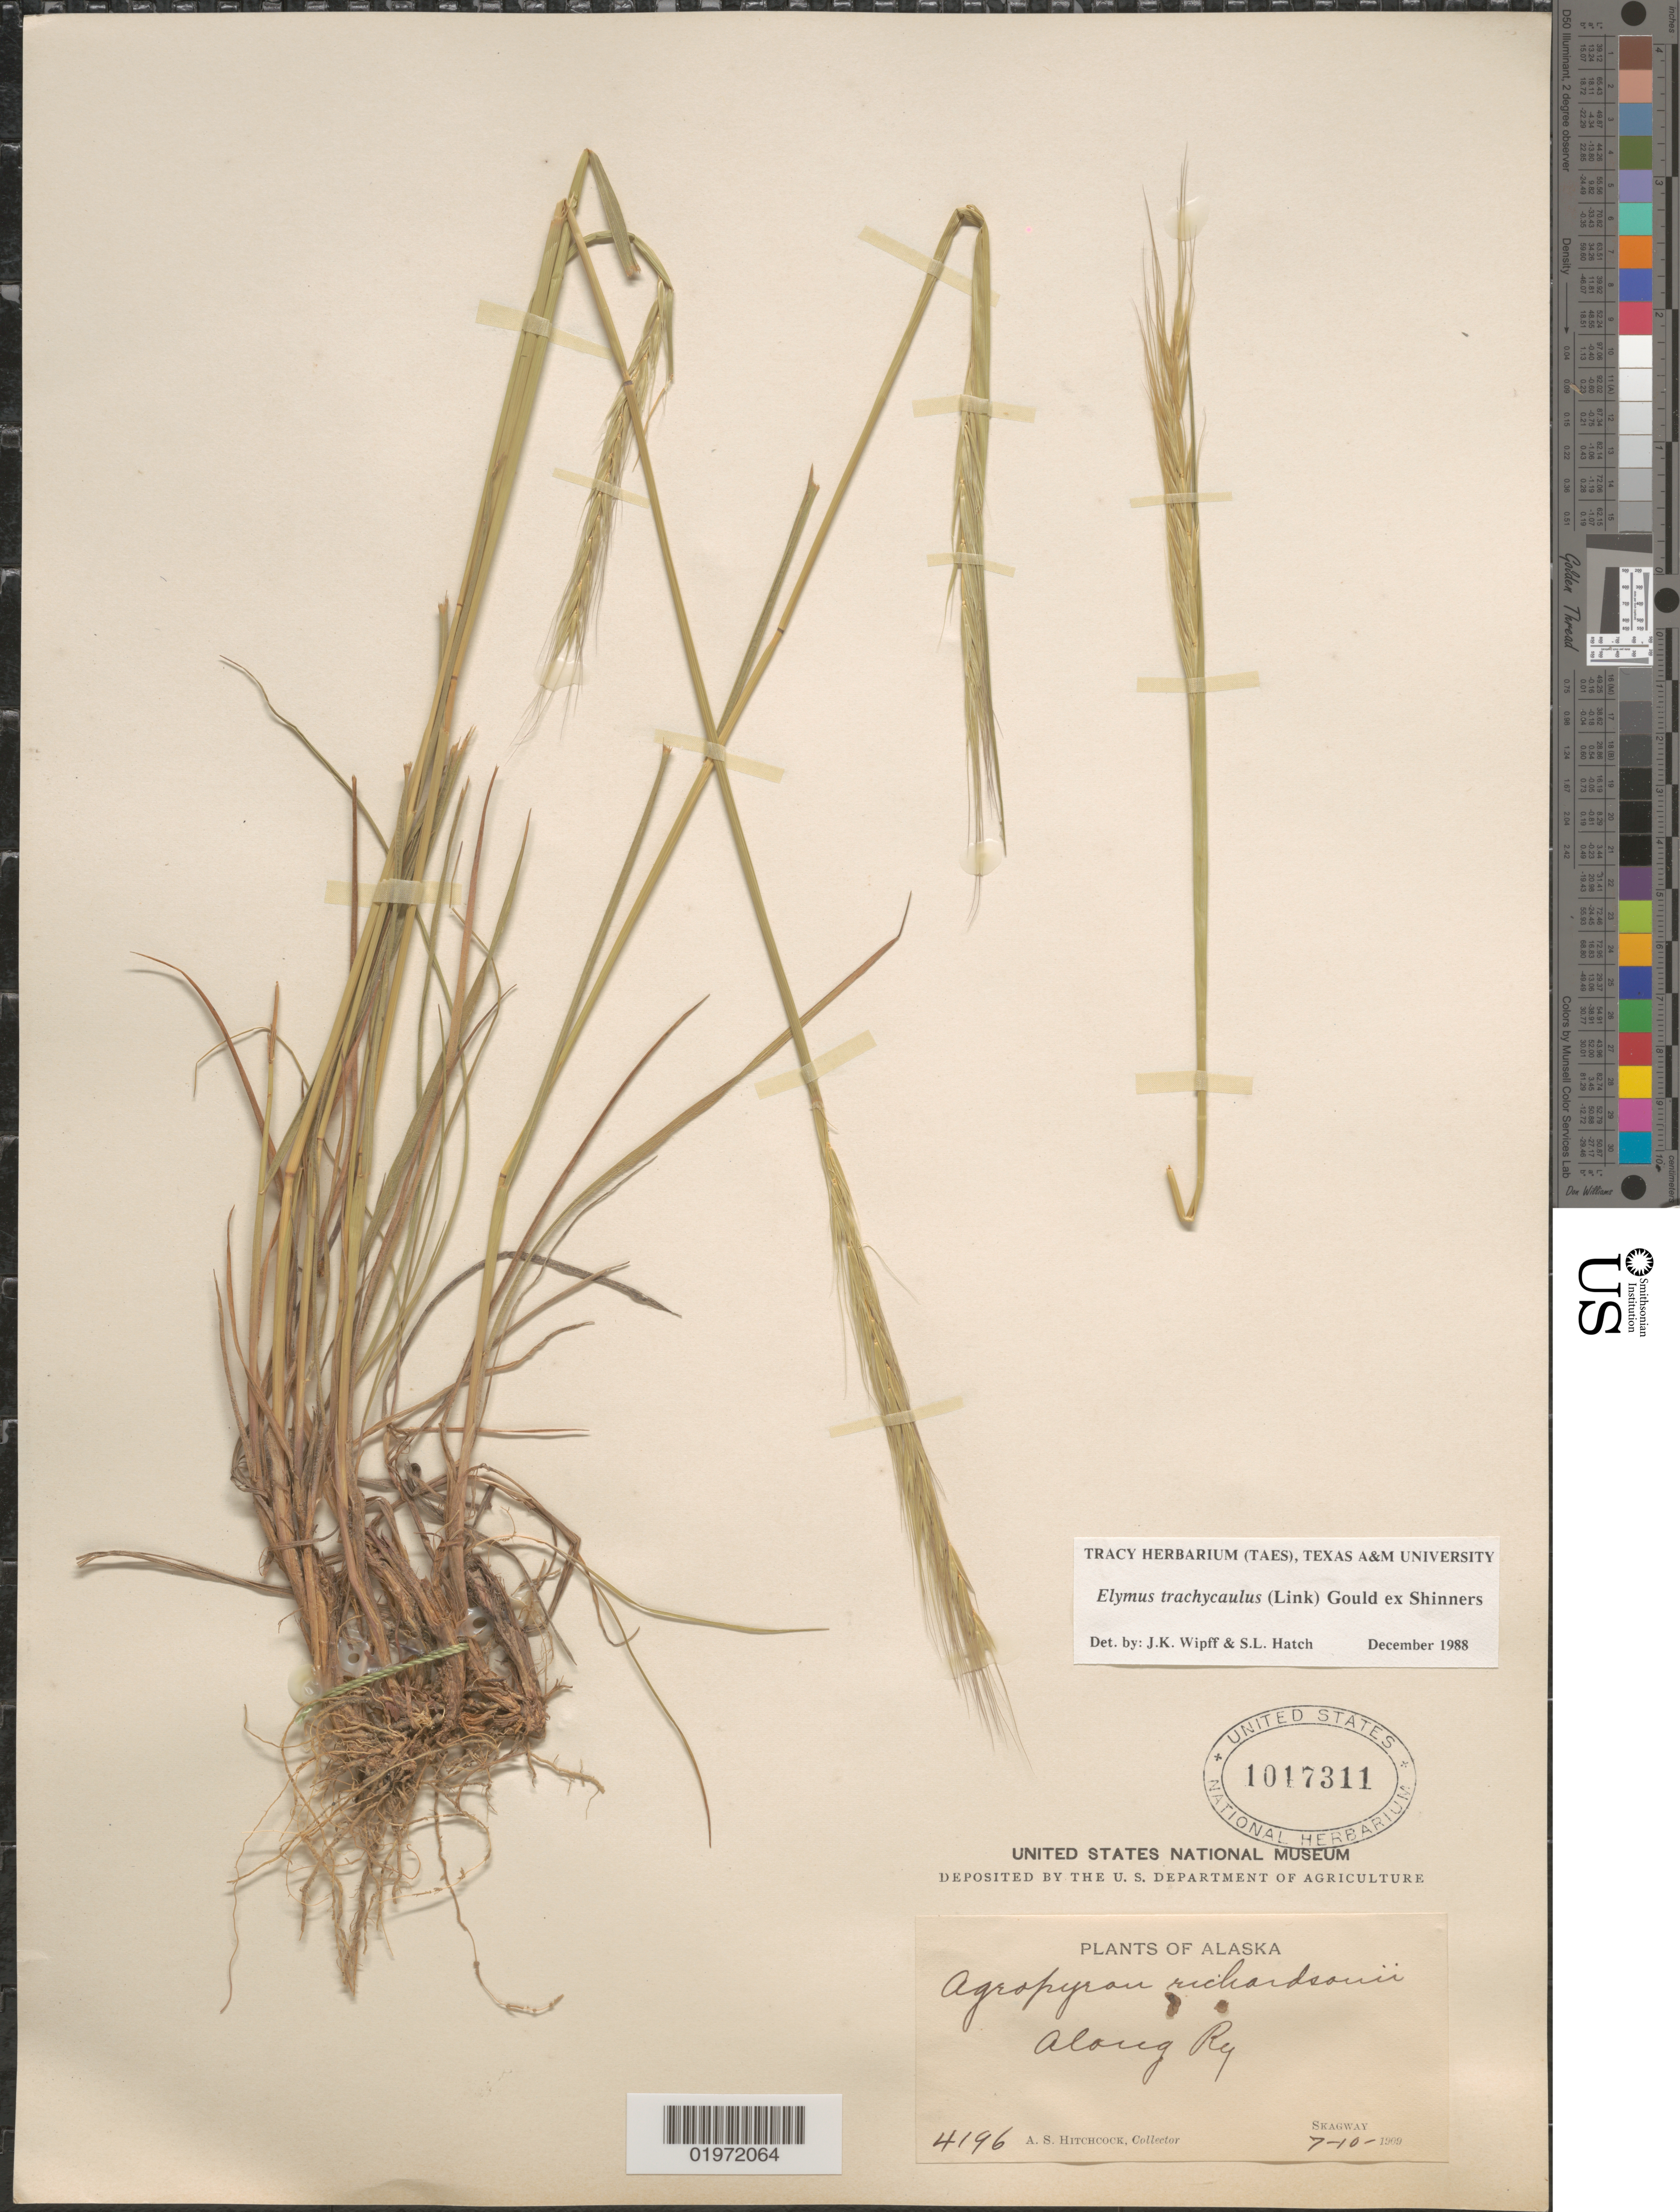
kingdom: Plantae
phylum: Tracheophyta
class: Liliopsida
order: Poales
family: Poaceae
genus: Elymus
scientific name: Elymus trachycaulus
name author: (Link) Gould ex Shinners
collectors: A. S. Hitchcock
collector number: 4196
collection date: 1909-07-10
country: United States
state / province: Alaska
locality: Along Ry. Skagway.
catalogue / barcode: US 1017311